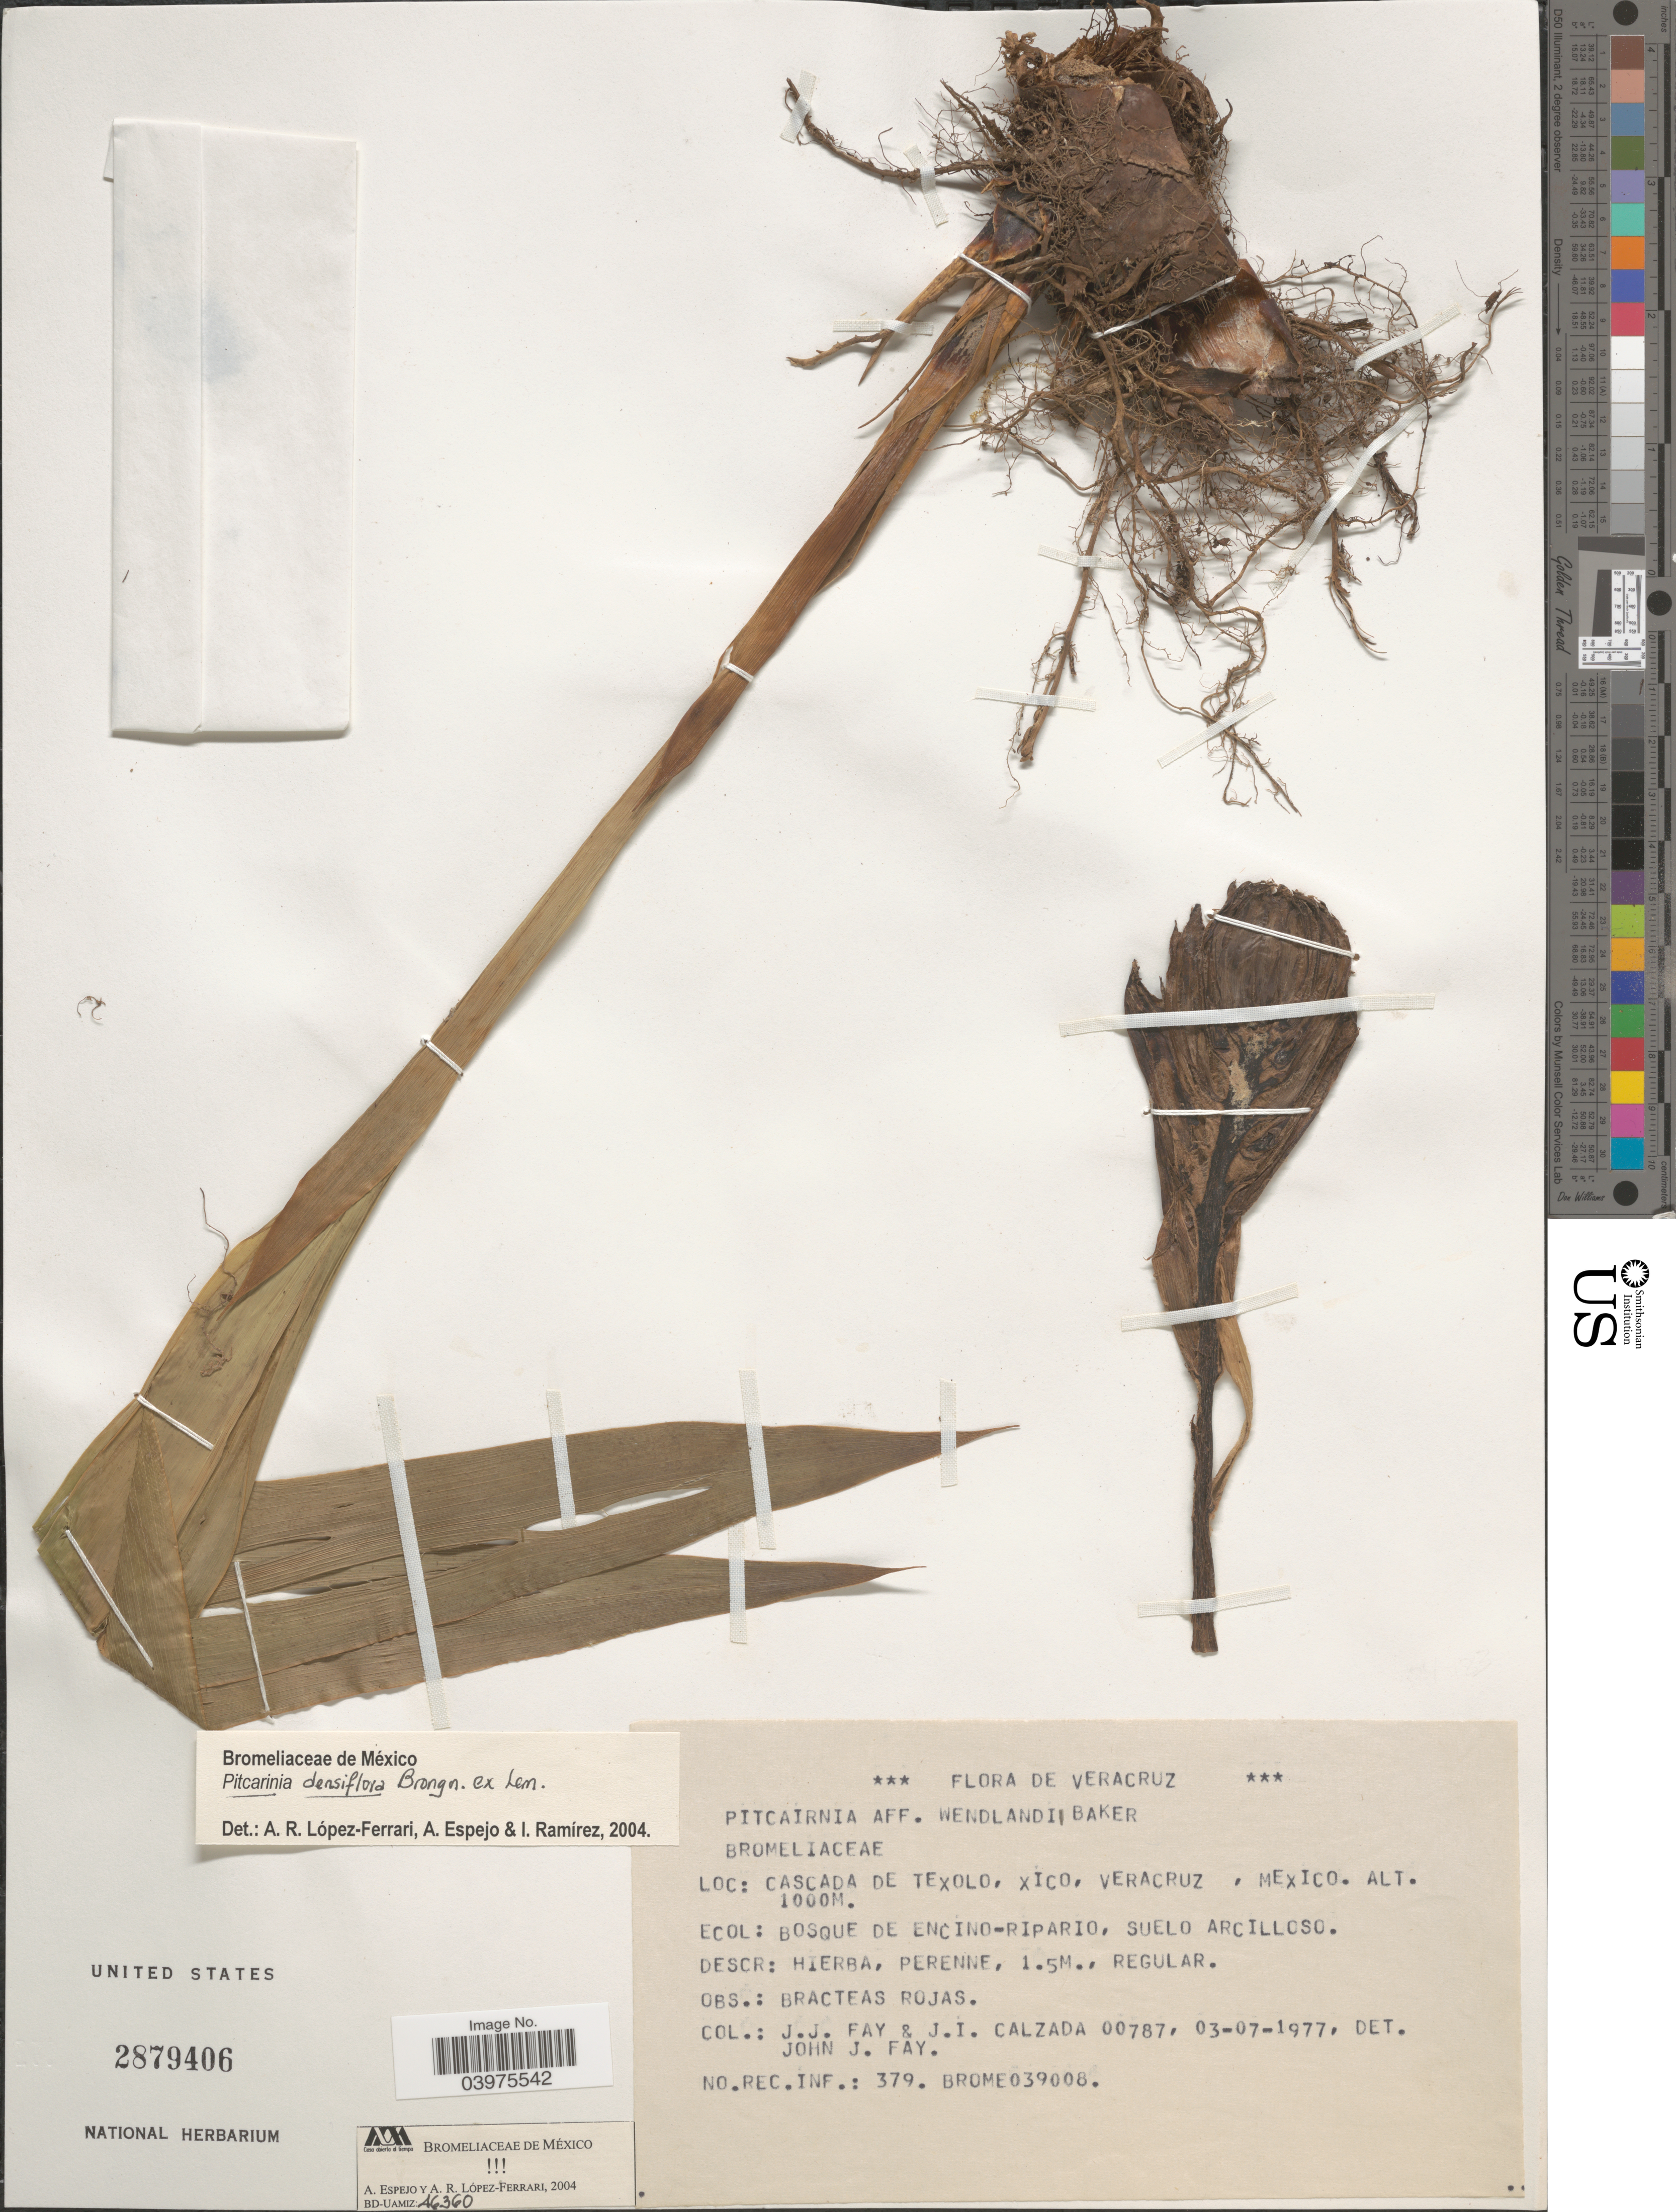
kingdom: Plantae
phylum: Tracheophyta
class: Liliopsida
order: Poales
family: Bromeliaceae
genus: Pitcairnia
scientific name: Pitcairnia densiflora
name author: Brongn. ex Lem.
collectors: J. Fay & J. I. Calzada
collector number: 00787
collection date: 1977-07-03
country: Mexico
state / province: Veracruz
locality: Veracruz. Cascada de Texolo, Xico, Veracruz.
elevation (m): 1000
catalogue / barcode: US 2879406